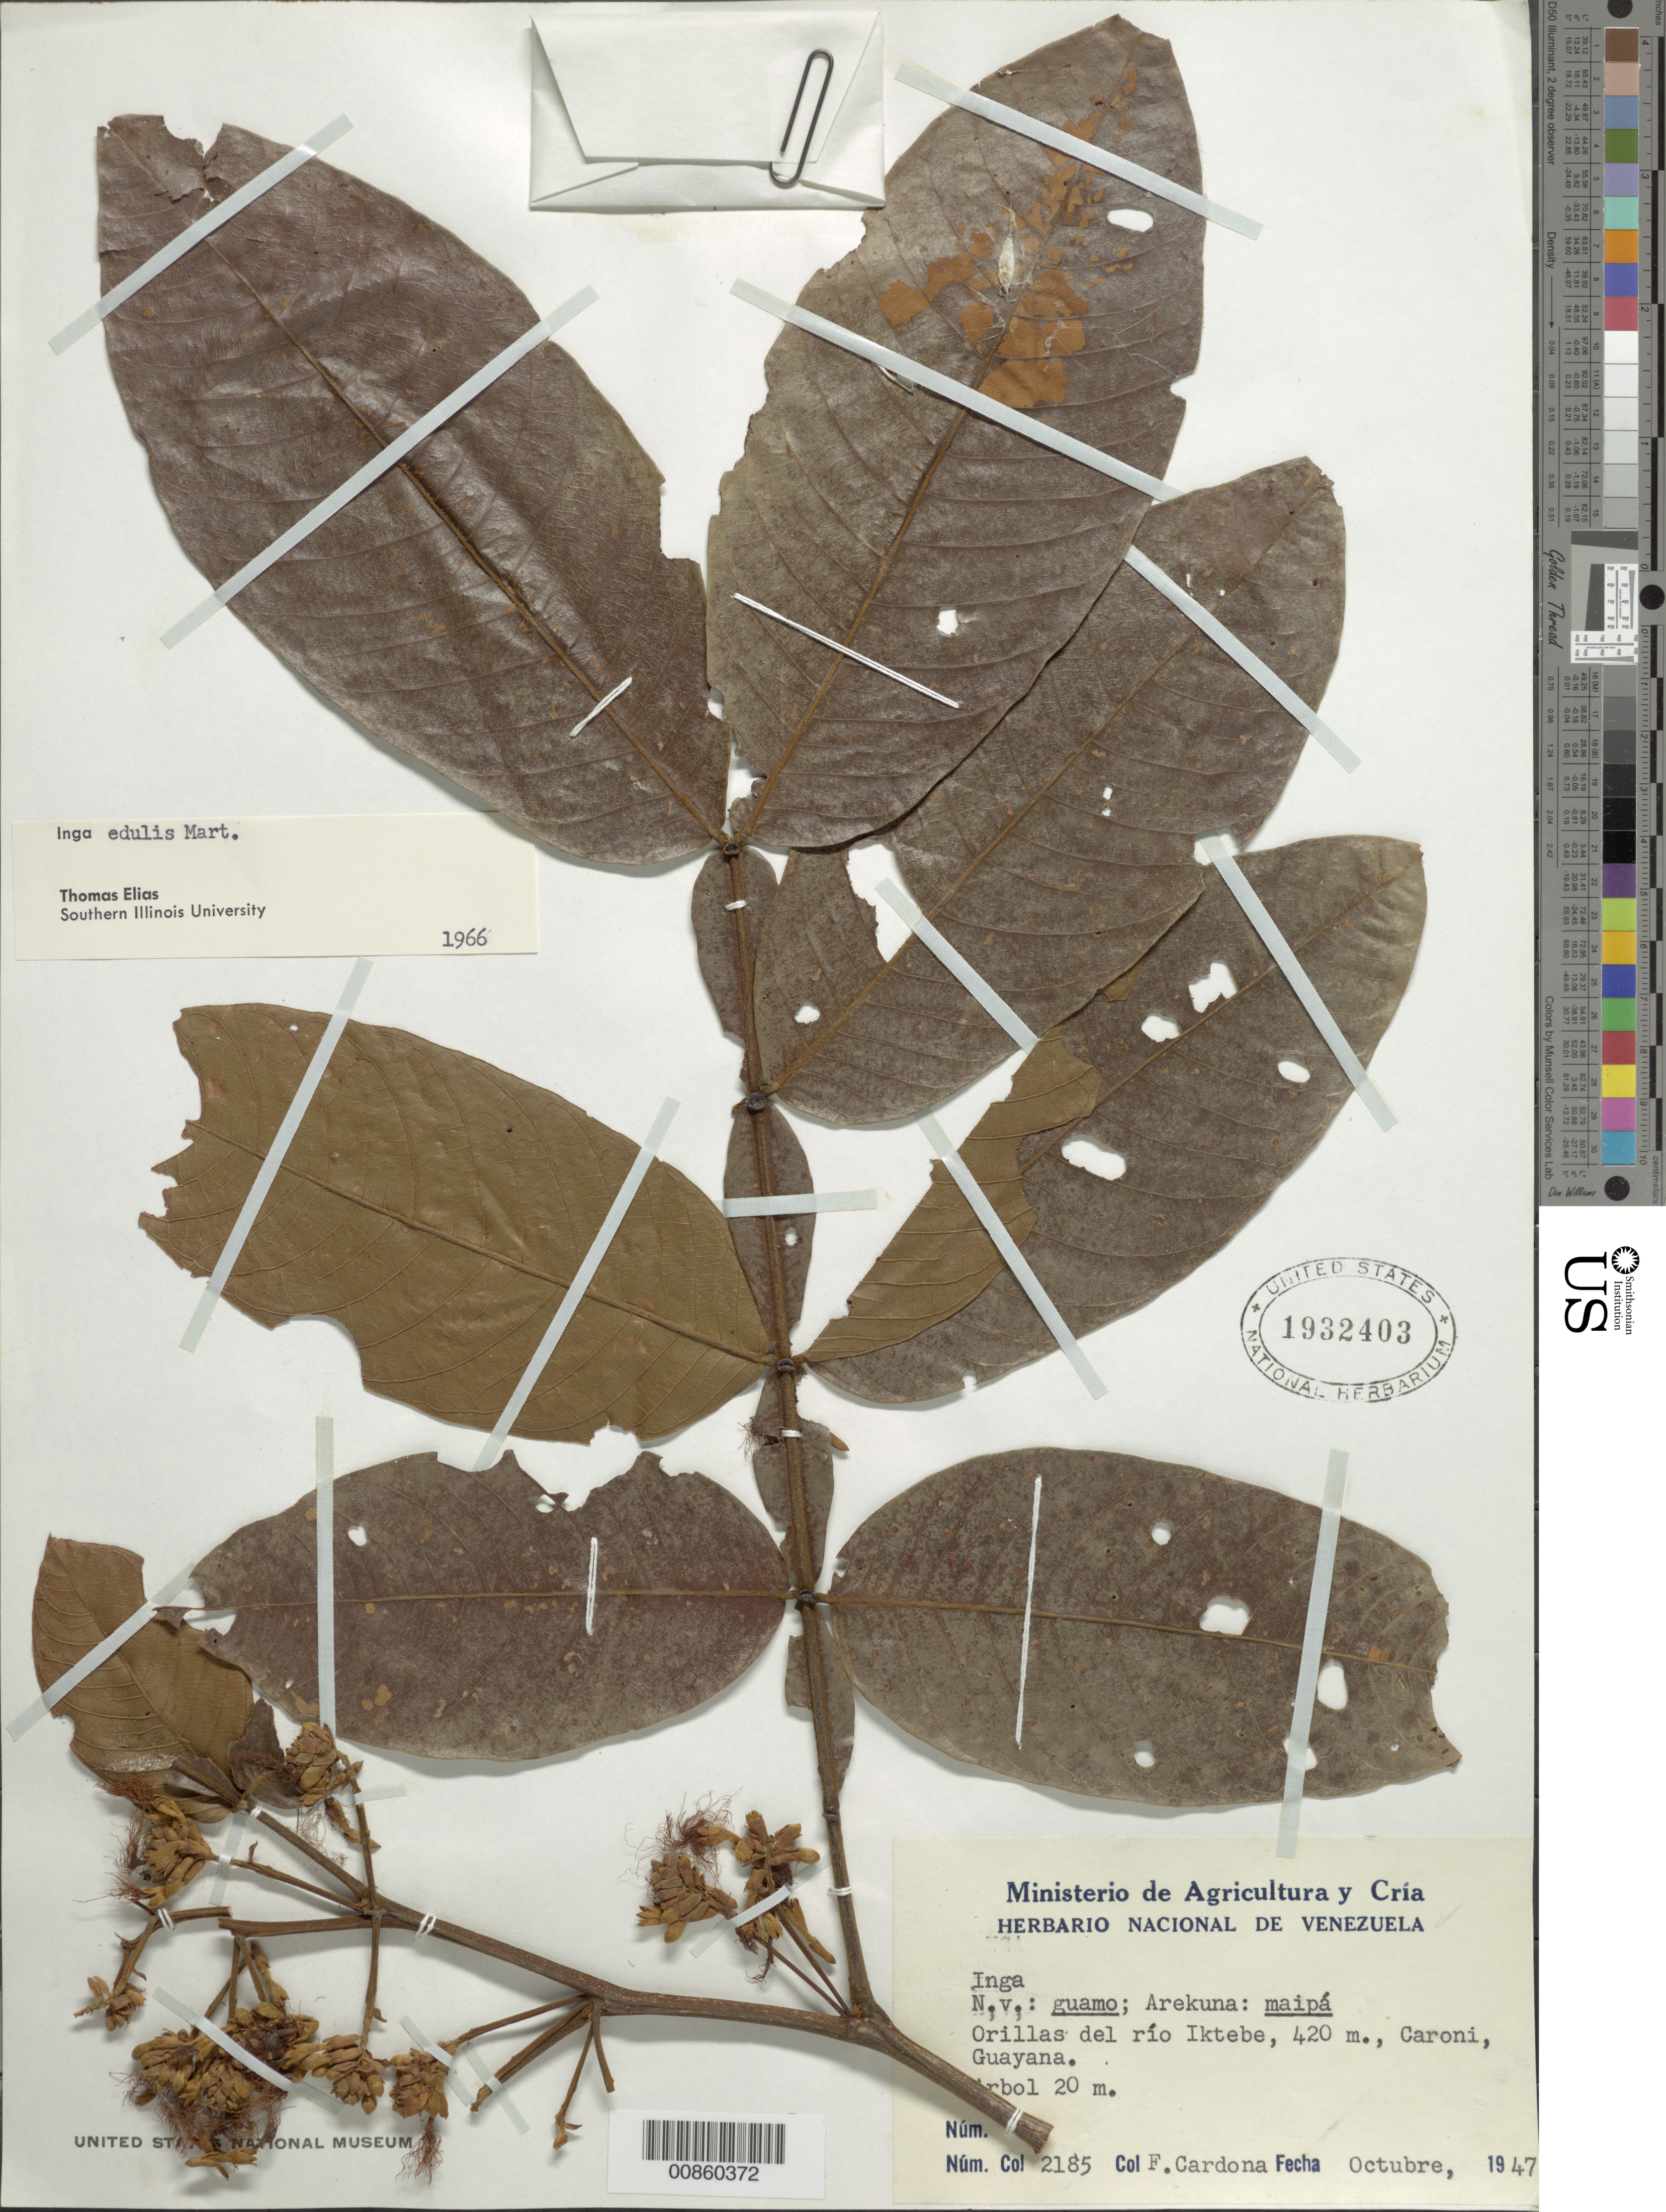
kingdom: Plantae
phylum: Tracheophyta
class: Magnoliopsida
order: Fabales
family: Fabaceae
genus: Inga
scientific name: Inga edulis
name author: Mart.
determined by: Elias, Thomas S.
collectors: F. Cardona Puig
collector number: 2185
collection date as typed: Oct-47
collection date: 1947-10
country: Venezuela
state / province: Bolívar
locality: Río Iktebe, Caroni, Guayana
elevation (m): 420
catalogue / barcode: US 1932403